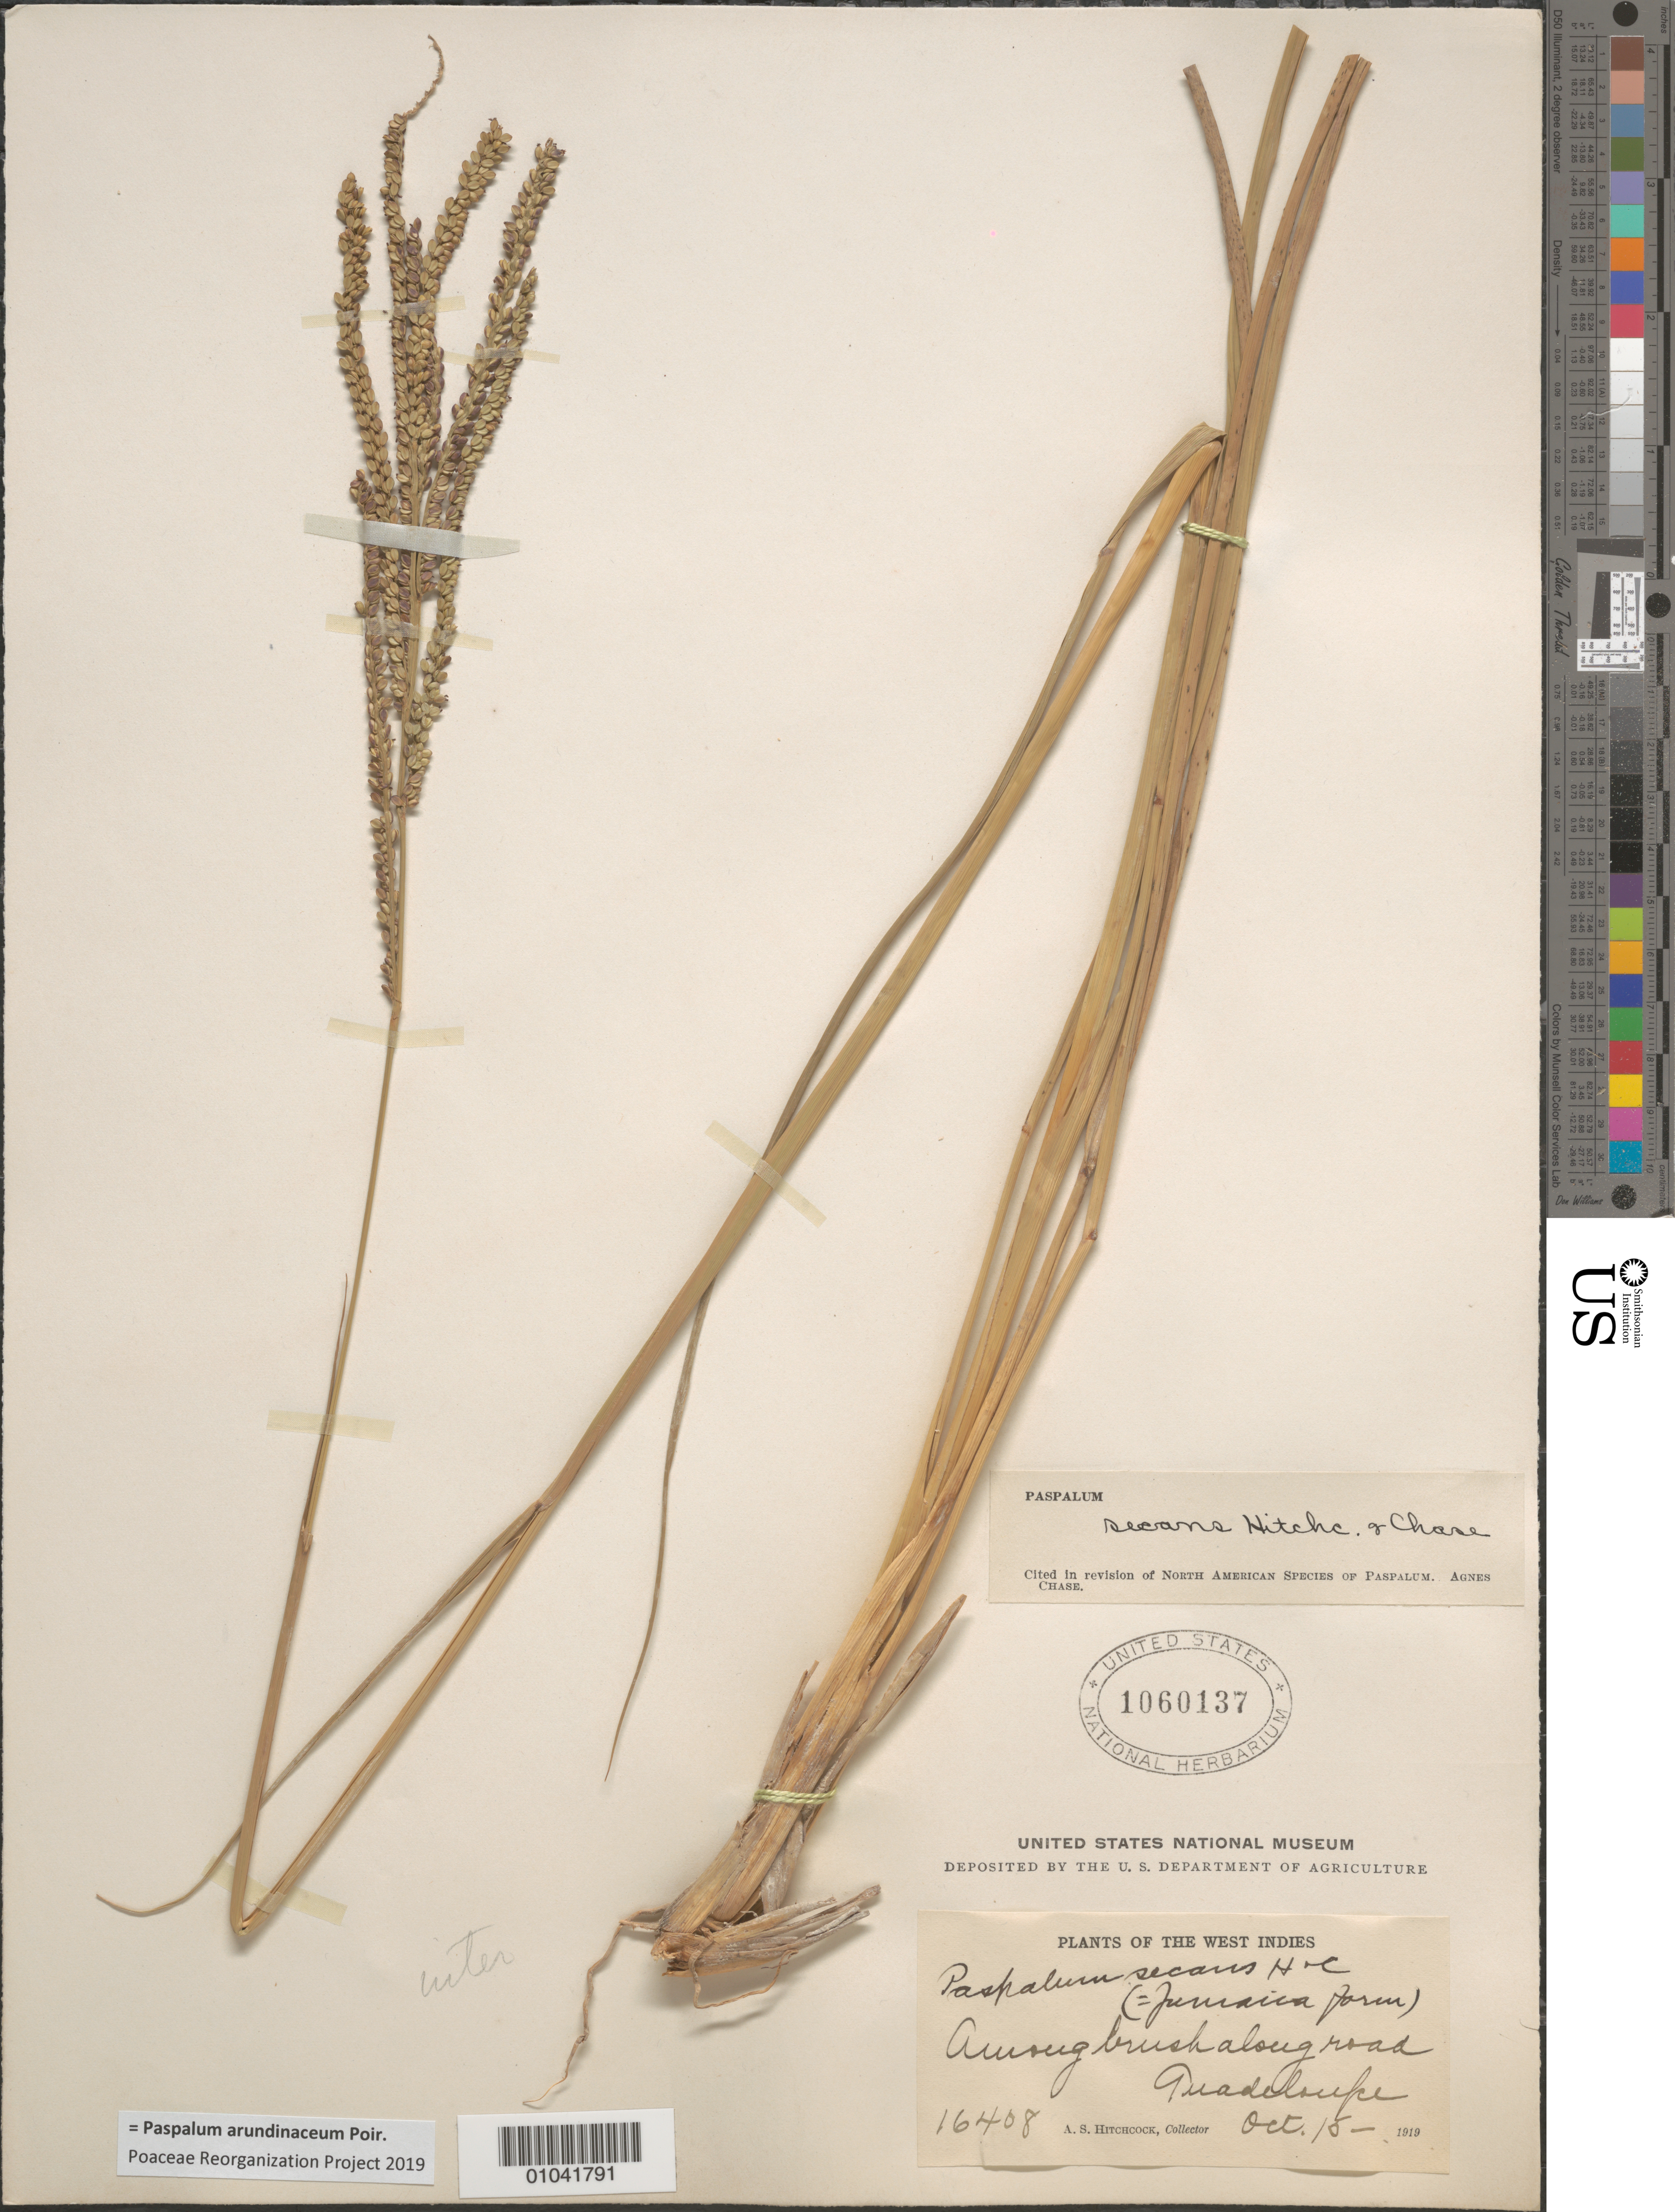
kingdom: Plantae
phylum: Tracheophyta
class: Liliopsida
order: Poales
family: Poaceae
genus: Paspalum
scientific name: Paspalum secans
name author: Hitchc. & Chase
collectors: A. S. Hitchcock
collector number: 16408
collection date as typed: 15 Oct 1919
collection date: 1919-10-15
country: Guadeloupe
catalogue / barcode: US 1060137